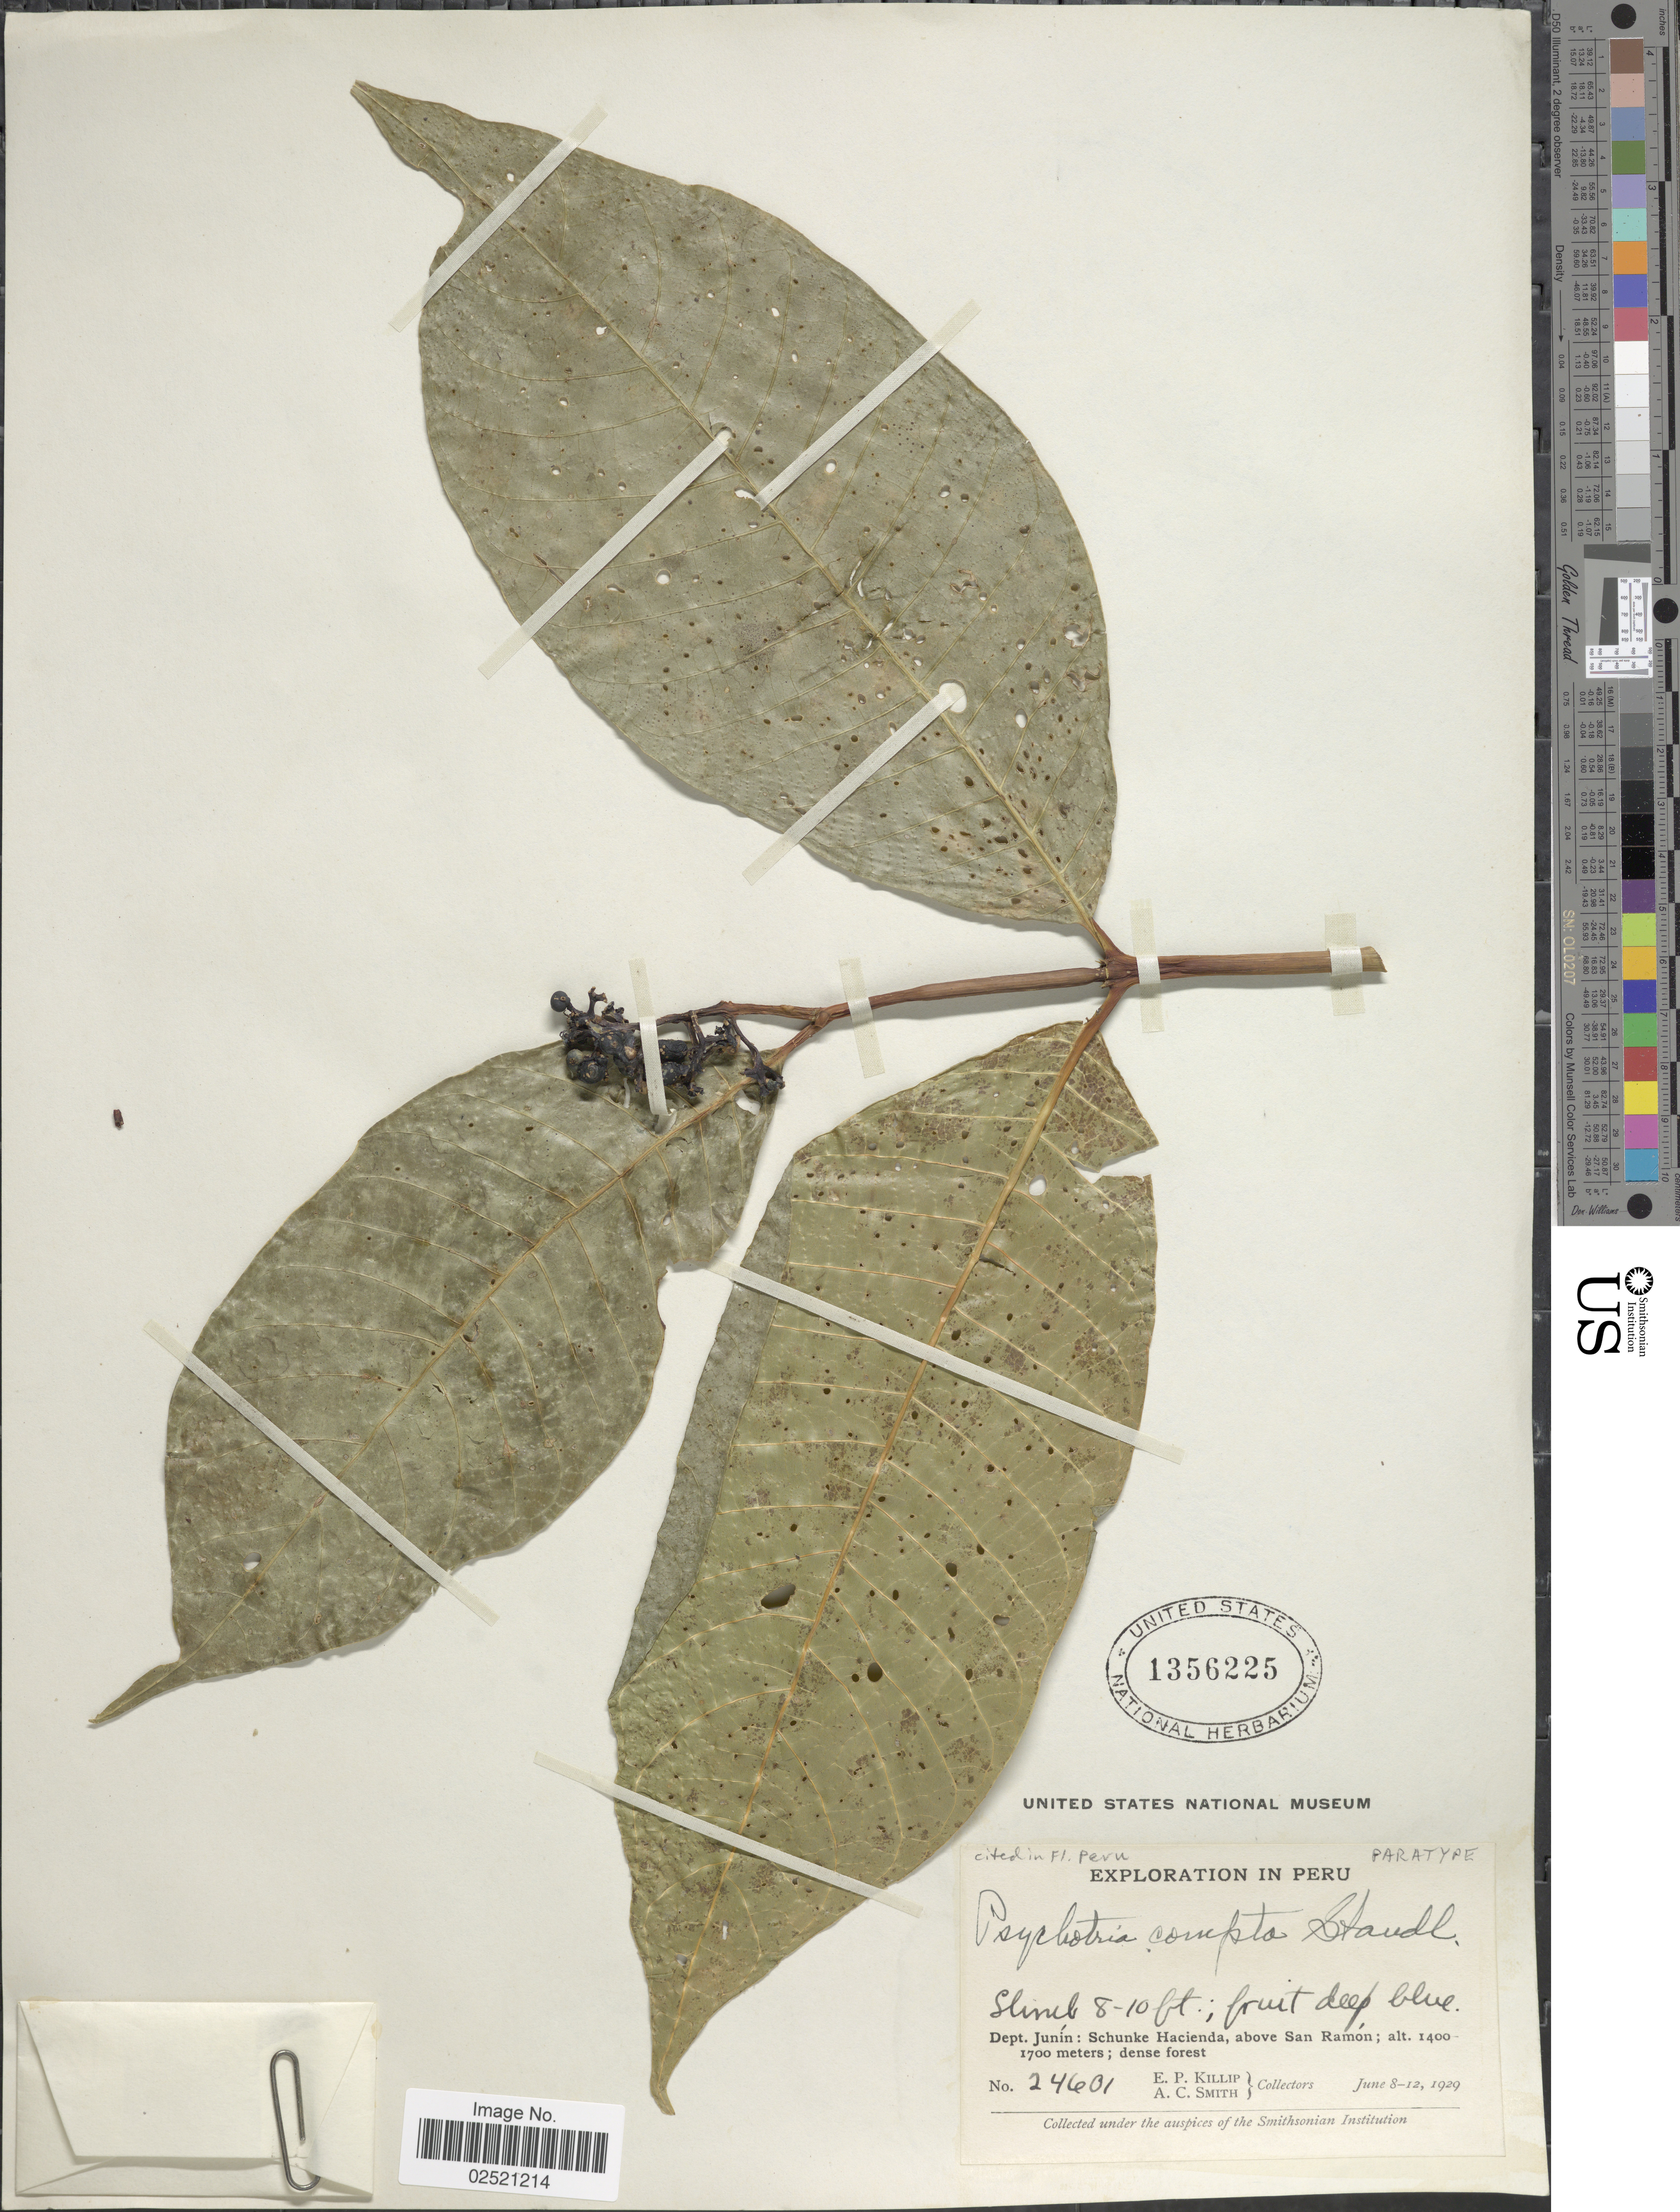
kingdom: Plantae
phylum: Tracheophyta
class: Magnoliopsida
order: Gentianales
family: Rubiaceae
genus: Psychotria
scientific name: Psychotria compta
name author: Standl.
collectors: E. P. Killip & A. C. Smith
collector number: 24601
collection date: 1929-06-08/1929-06-12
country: Peru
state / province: Junín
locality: Schunke Hacienda, above San Ramon.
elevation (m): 1400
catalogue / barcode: US 1356225